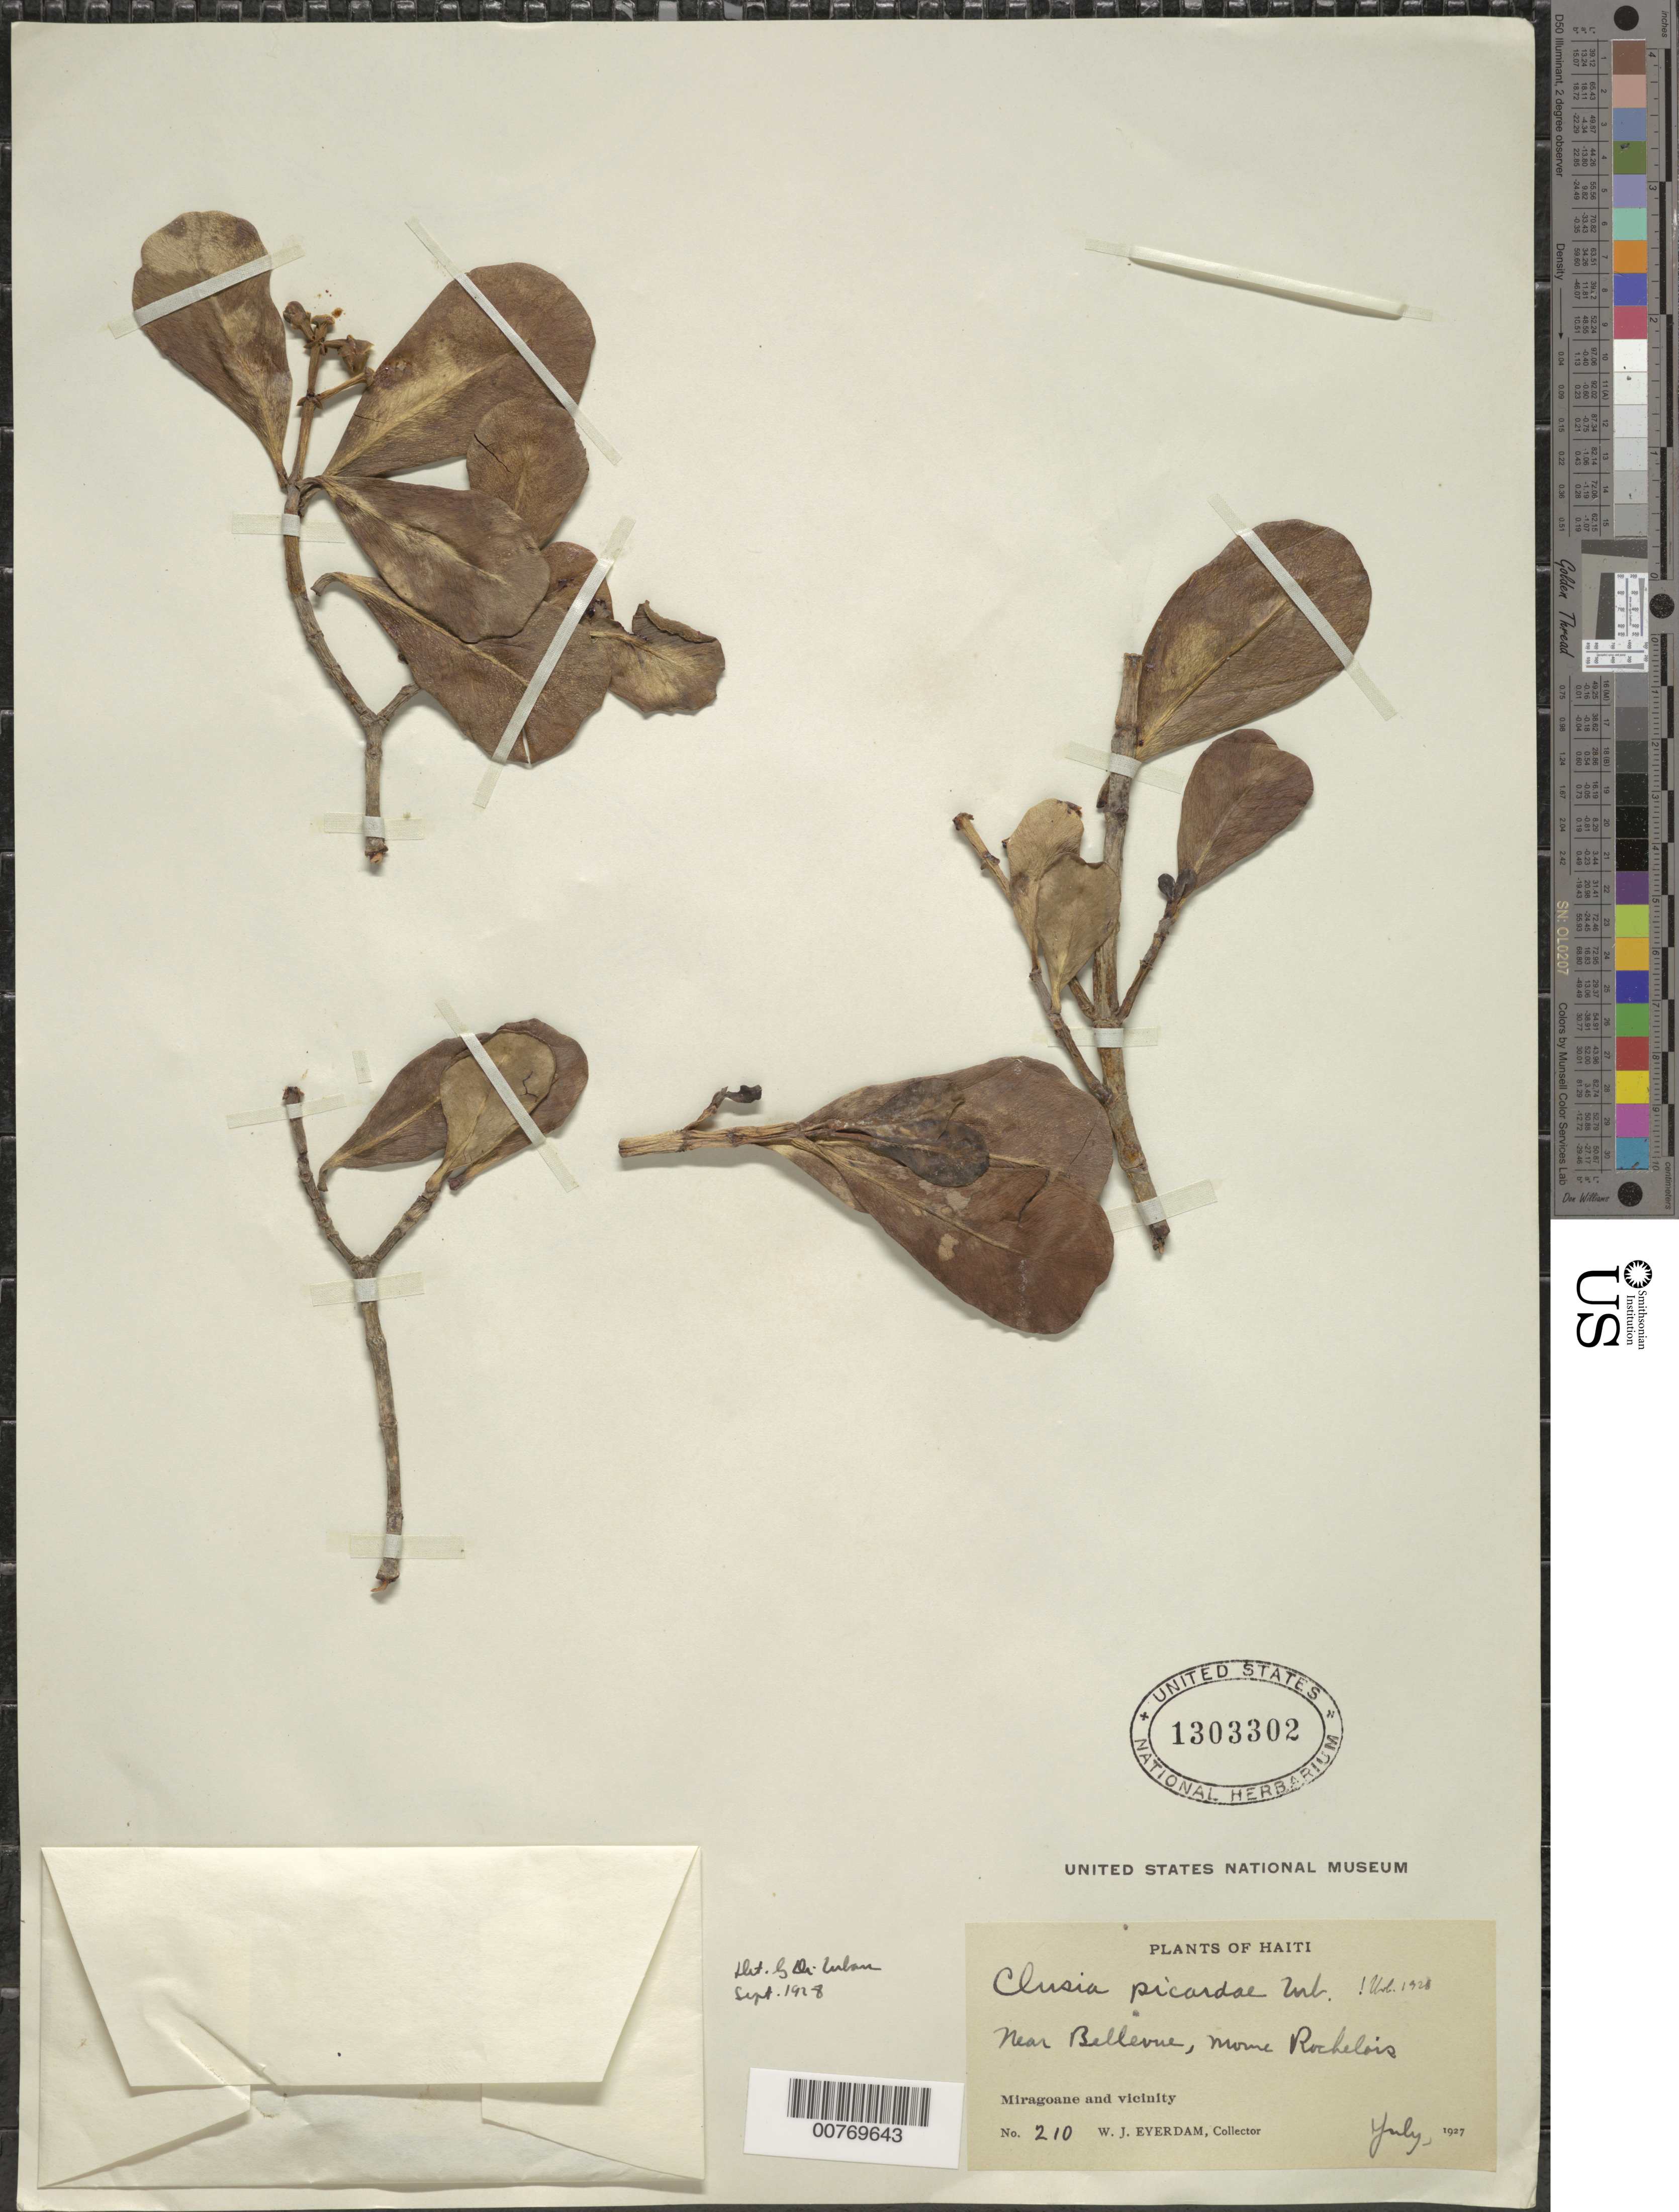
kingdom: Plantae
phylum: Tracheophyta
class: Magnoliopsida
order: Malpighiales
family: Clusiaceae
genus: Clusia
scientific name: Clusia picardae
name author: Urb.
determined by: Urban, Ignatz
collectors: W. J. Eyerdam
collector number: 210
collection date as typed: Jul 1927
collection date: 1927-07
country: Haiti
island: Hispaniola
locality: Mome Rochelois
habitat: Near Bellevue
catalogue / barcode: US 1303302